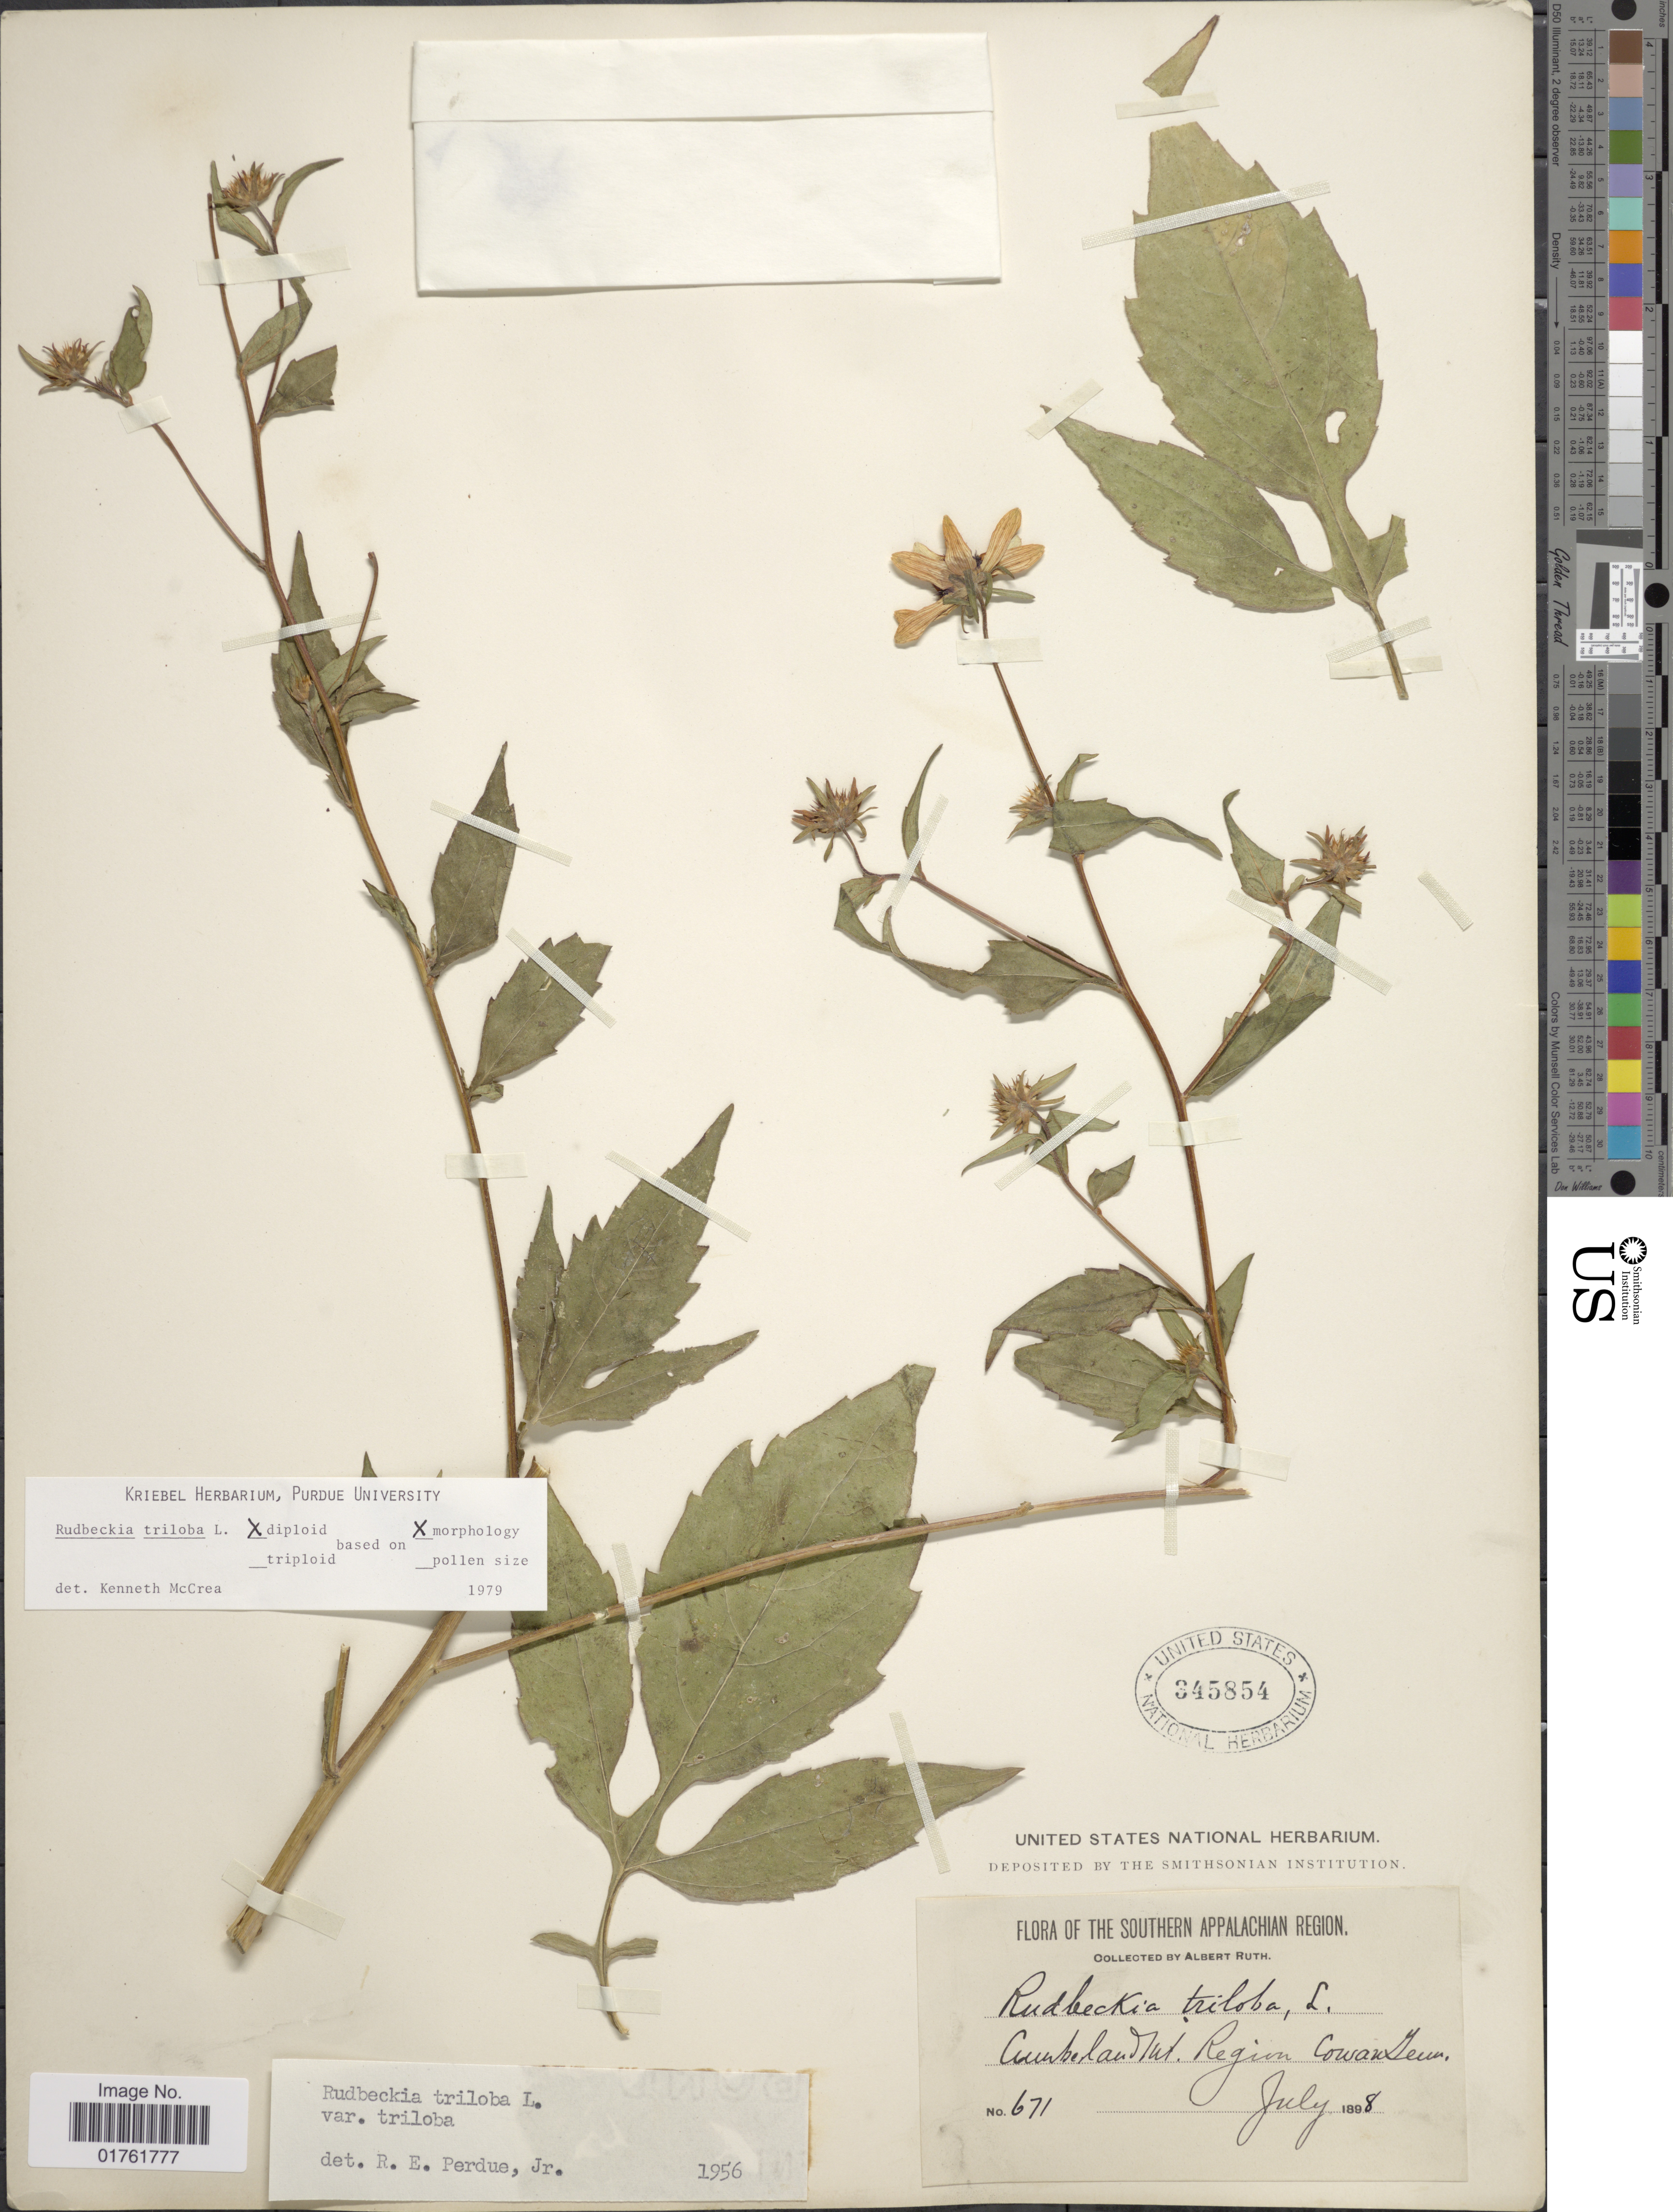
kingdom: Plantae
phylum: Tracheophyta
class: Magnoliopsida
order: Asterales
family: Asteraceae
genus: Rudbeckia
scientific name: Rudbeckia triloba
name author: L.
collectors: A. Ruth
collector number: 671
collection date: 1898-07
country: United States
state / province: Tennessee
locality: The Southern Appalachian Region Cowan tenn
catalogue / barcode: US 345854